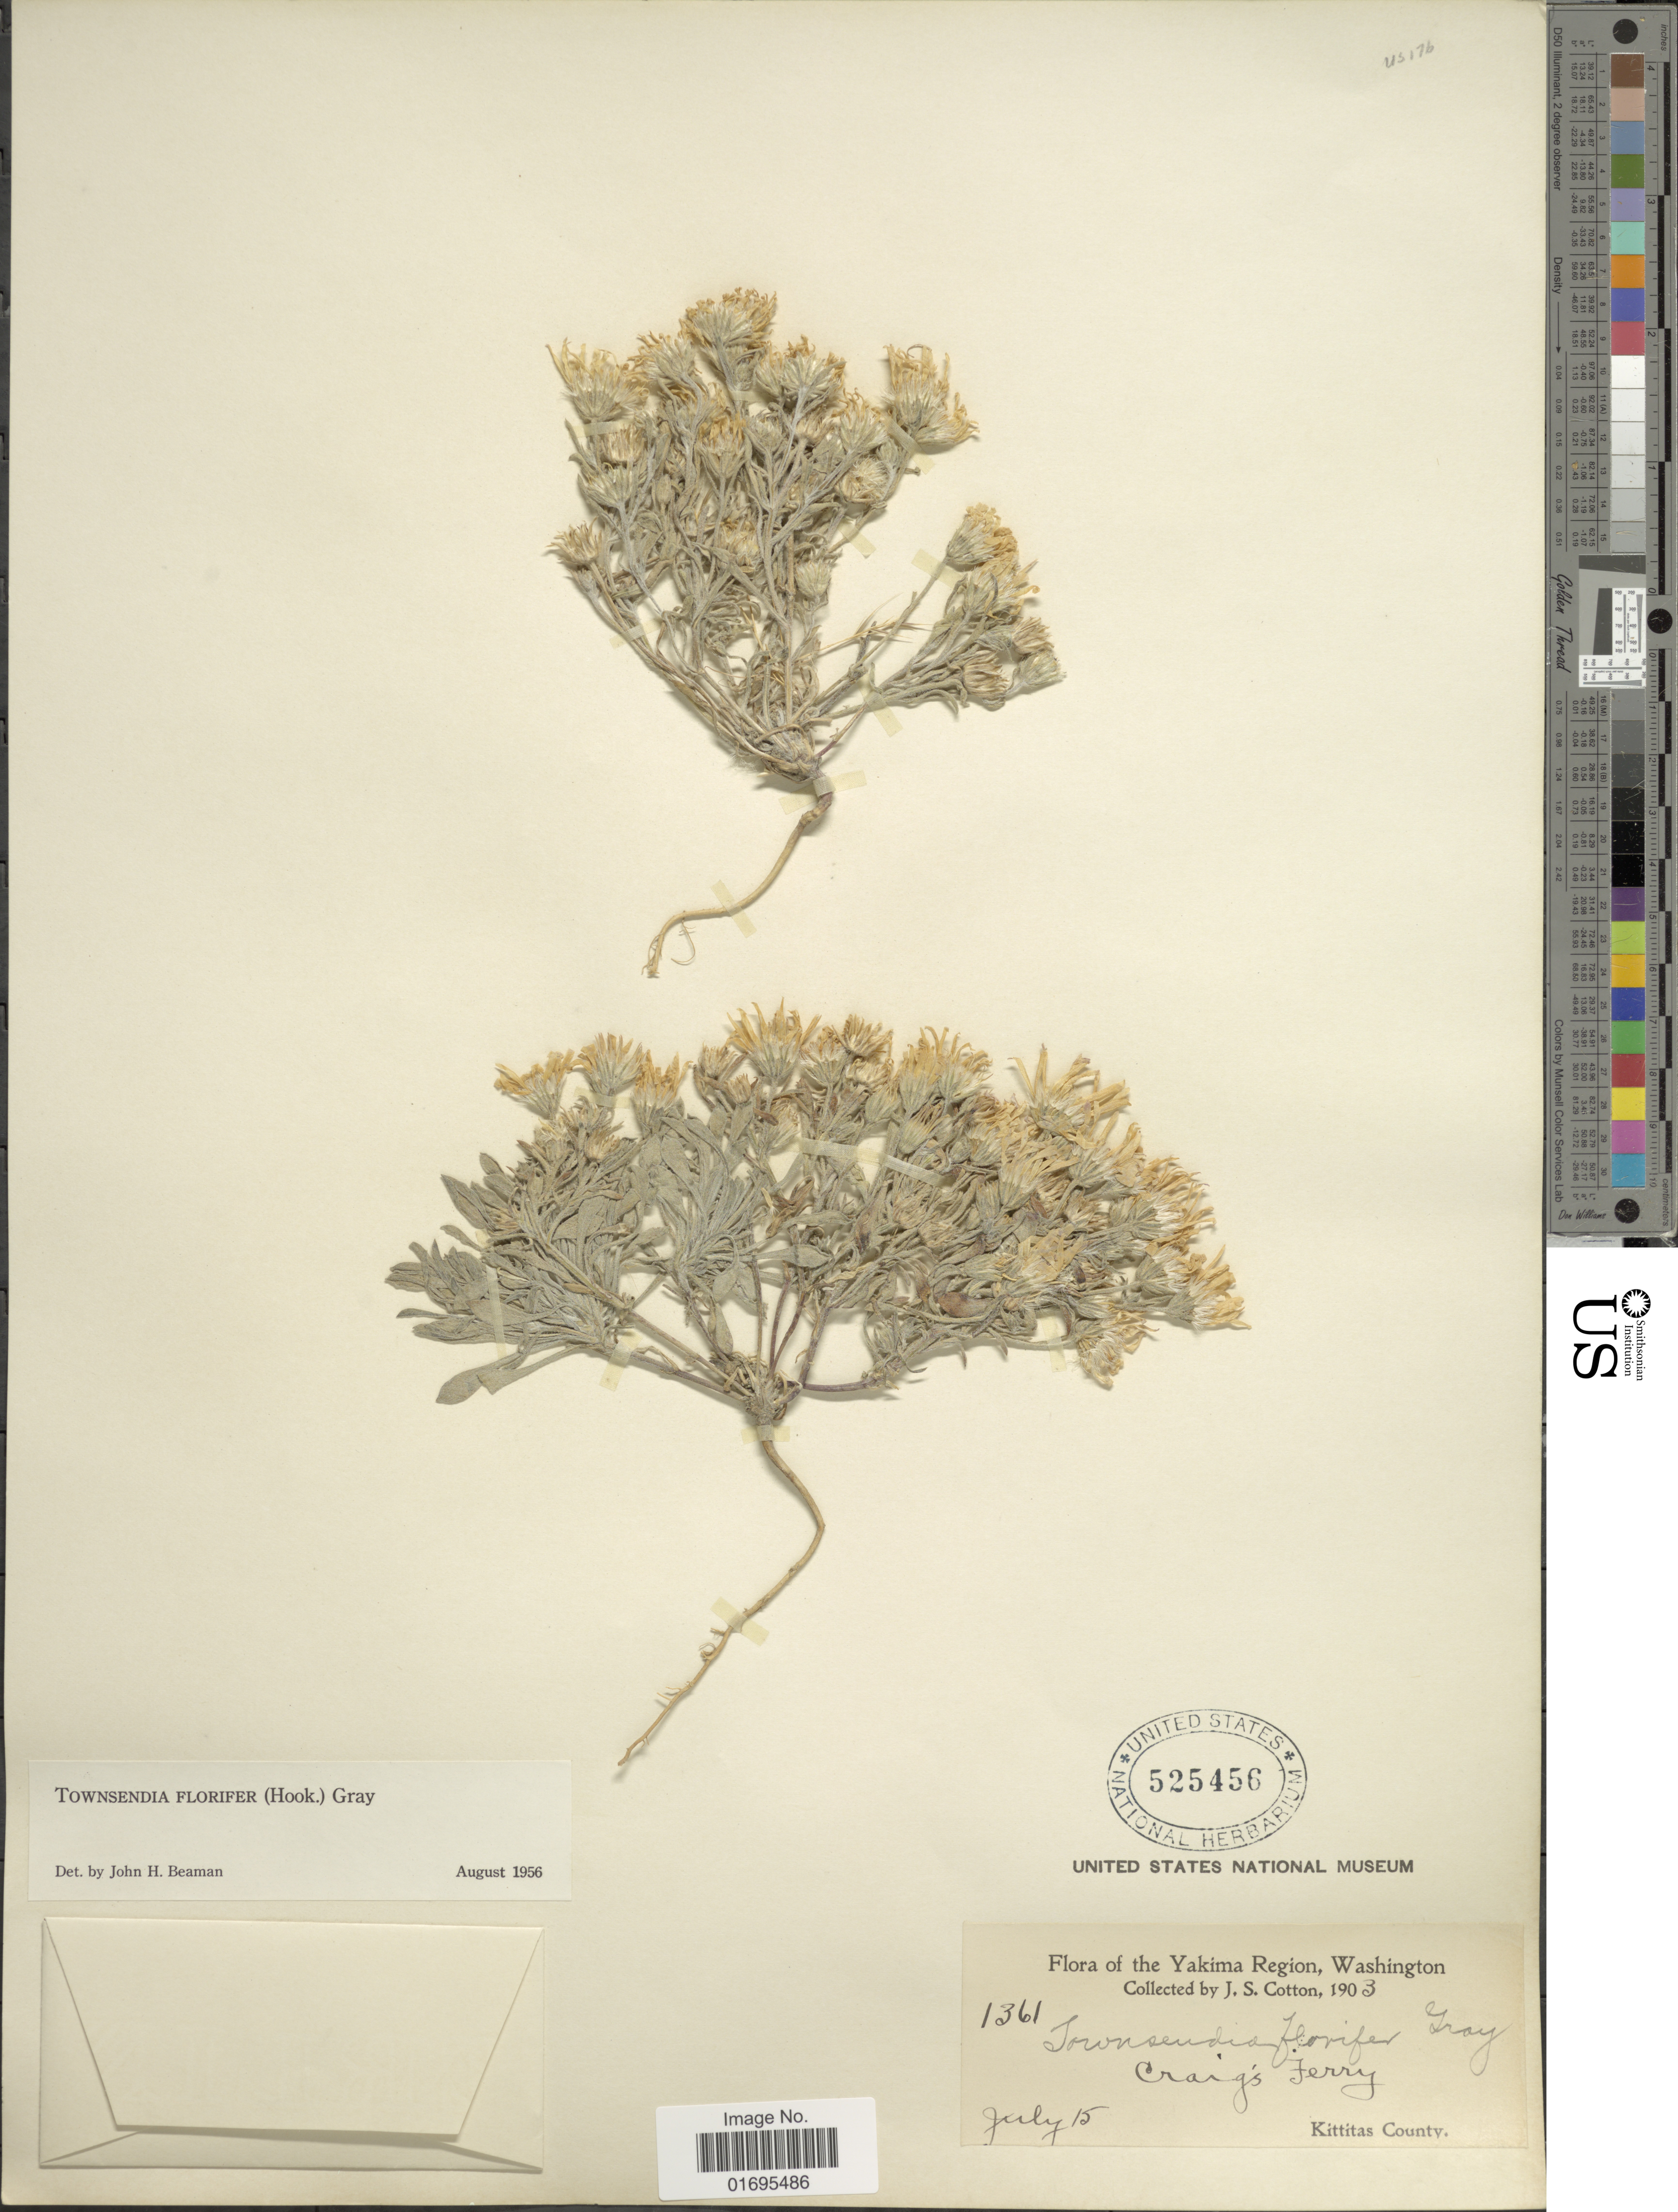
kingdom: Plantae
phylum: Tracheophyta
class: Magnoliopsida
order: Asterales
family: Asteraceae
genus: Townsendia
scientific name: Townsendia florifer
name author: (Hook.) A. Gray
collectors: J. S. Cotton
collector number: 1361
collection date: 1903-07-15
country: United States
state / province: Washington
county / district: Kittitas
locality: Yakima Region, Craig's Ferry, Kittitas County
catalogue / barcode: US 525456